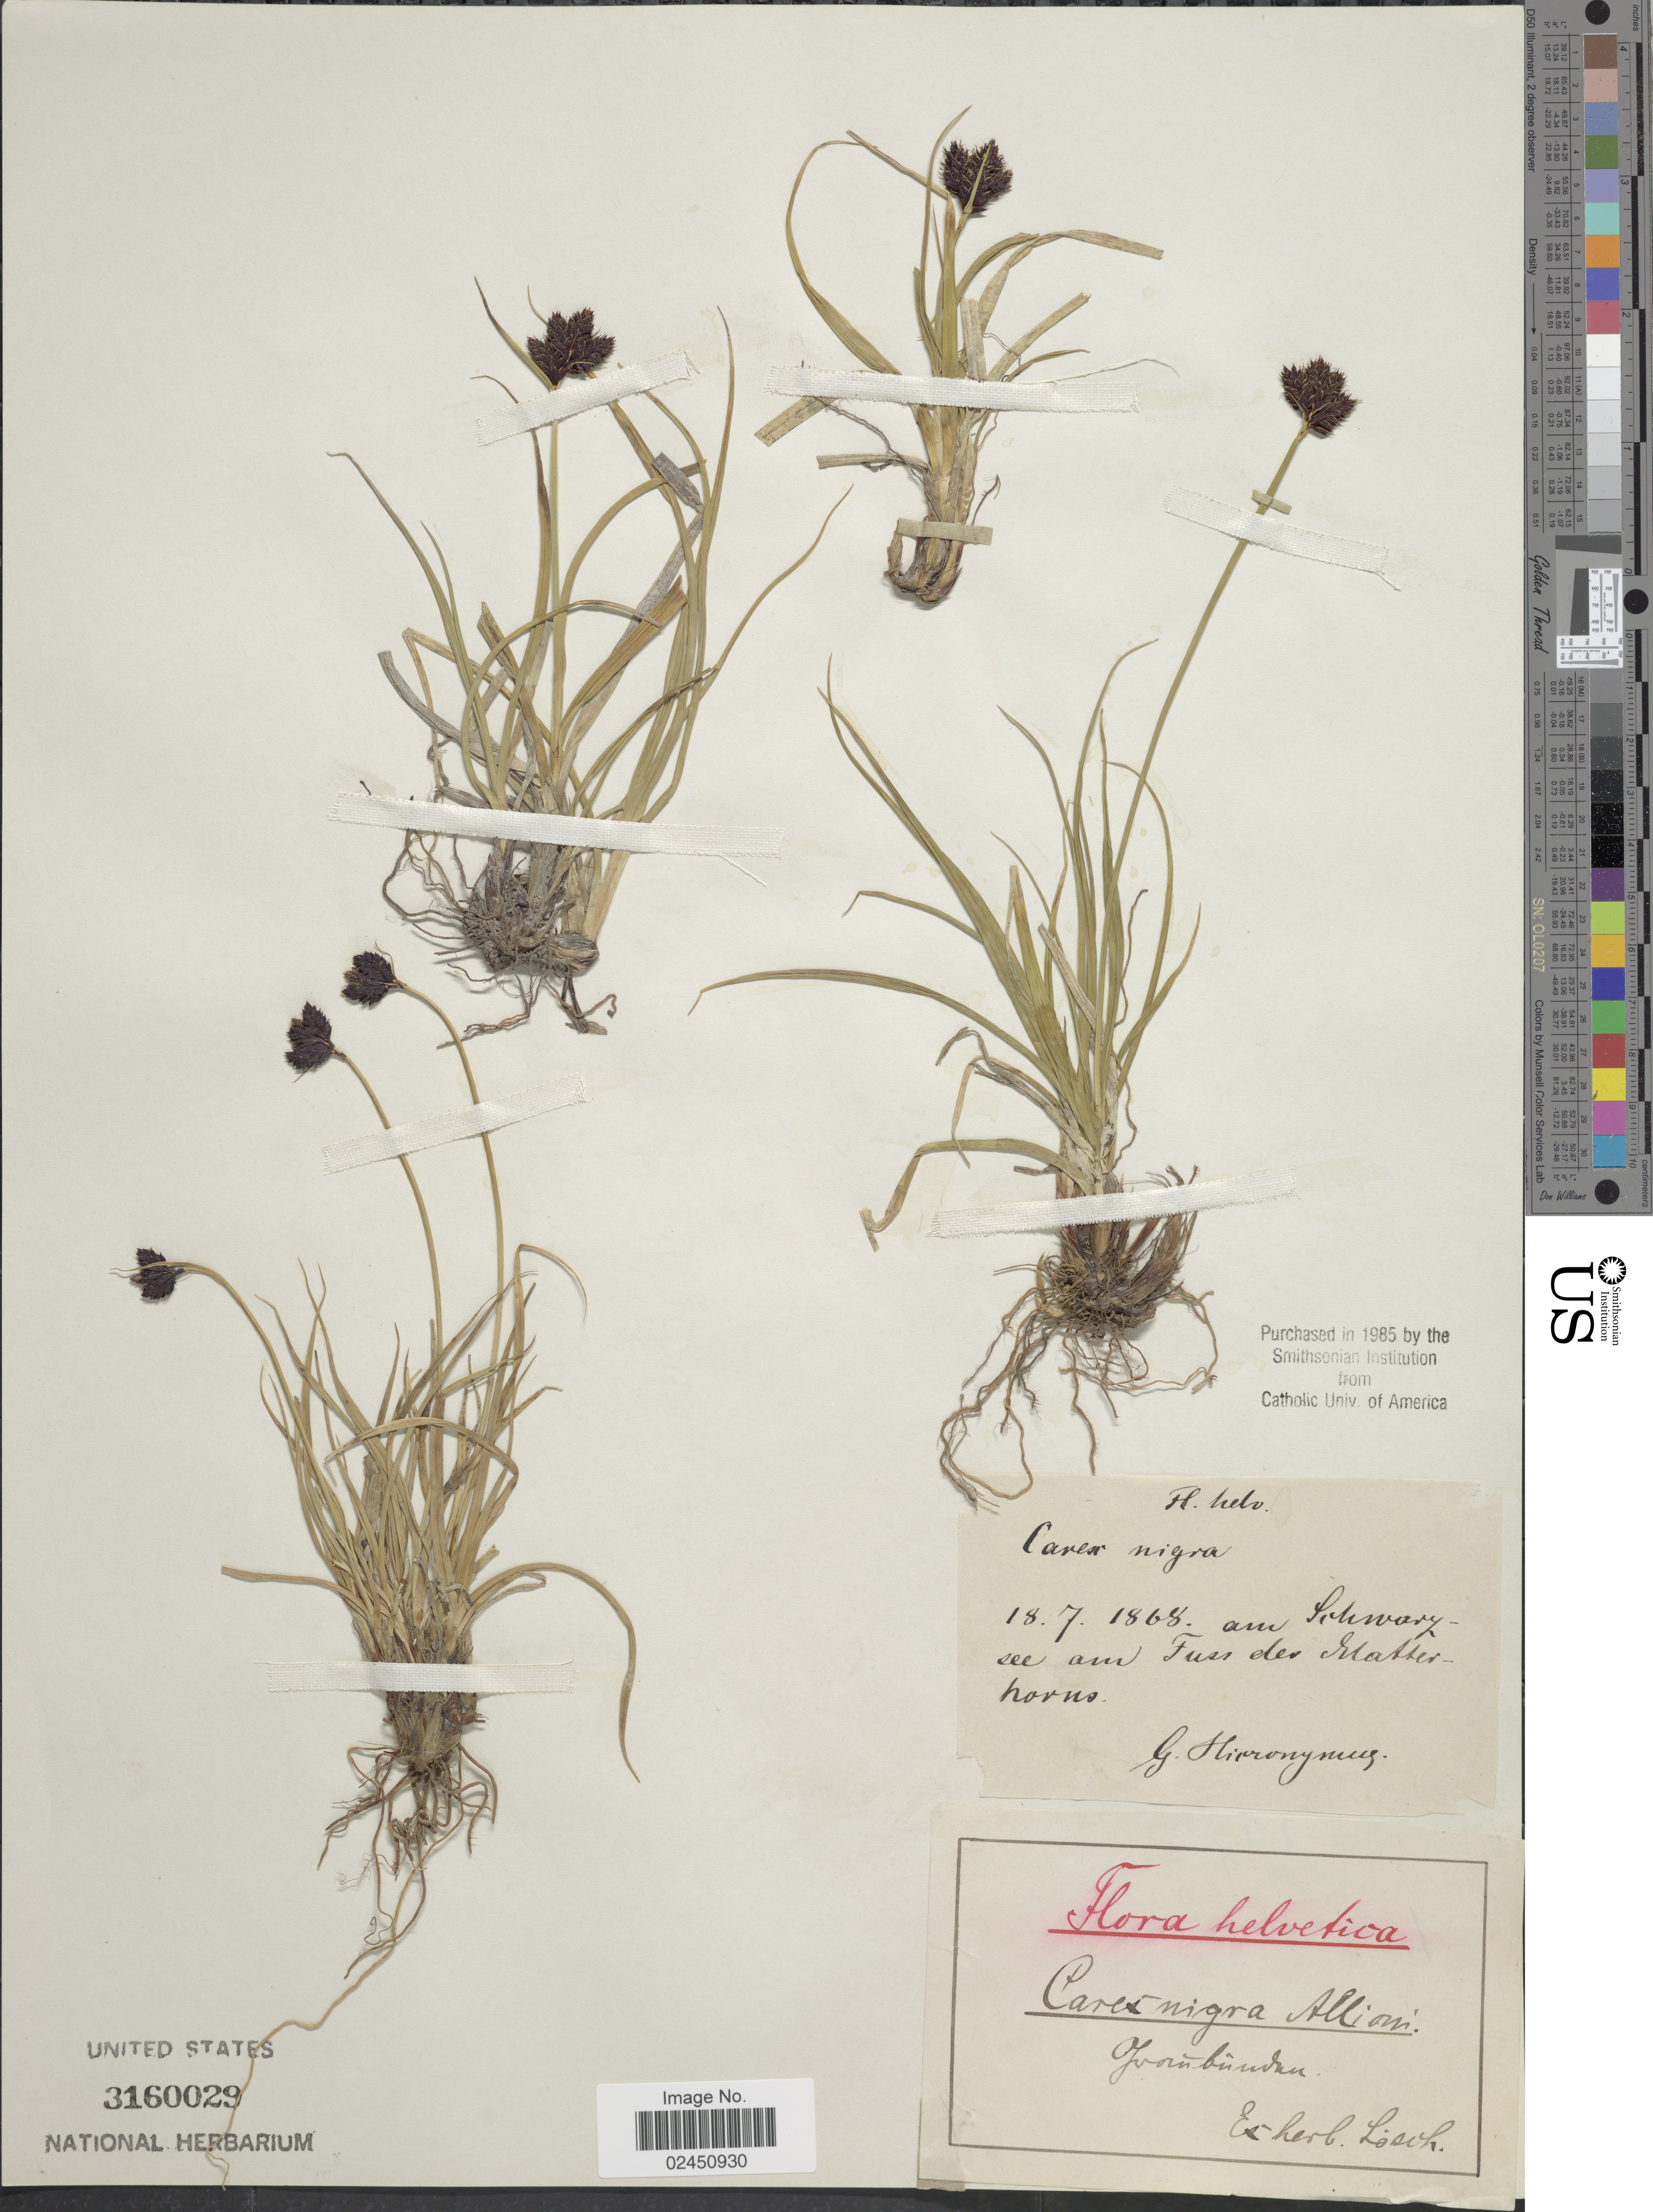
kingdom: Plantae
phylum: Tracheophyta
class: Liliopsida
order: Poales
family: Cyperaceae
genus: Carex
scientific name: Carex parviflora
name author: Host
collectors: G. H. Hieronymus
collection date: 1868-07-18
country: Switzerland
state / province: Fribourg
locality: Helvetica, am Schwarzsee am Fuss der Matterhorns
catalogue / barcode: US 3160029